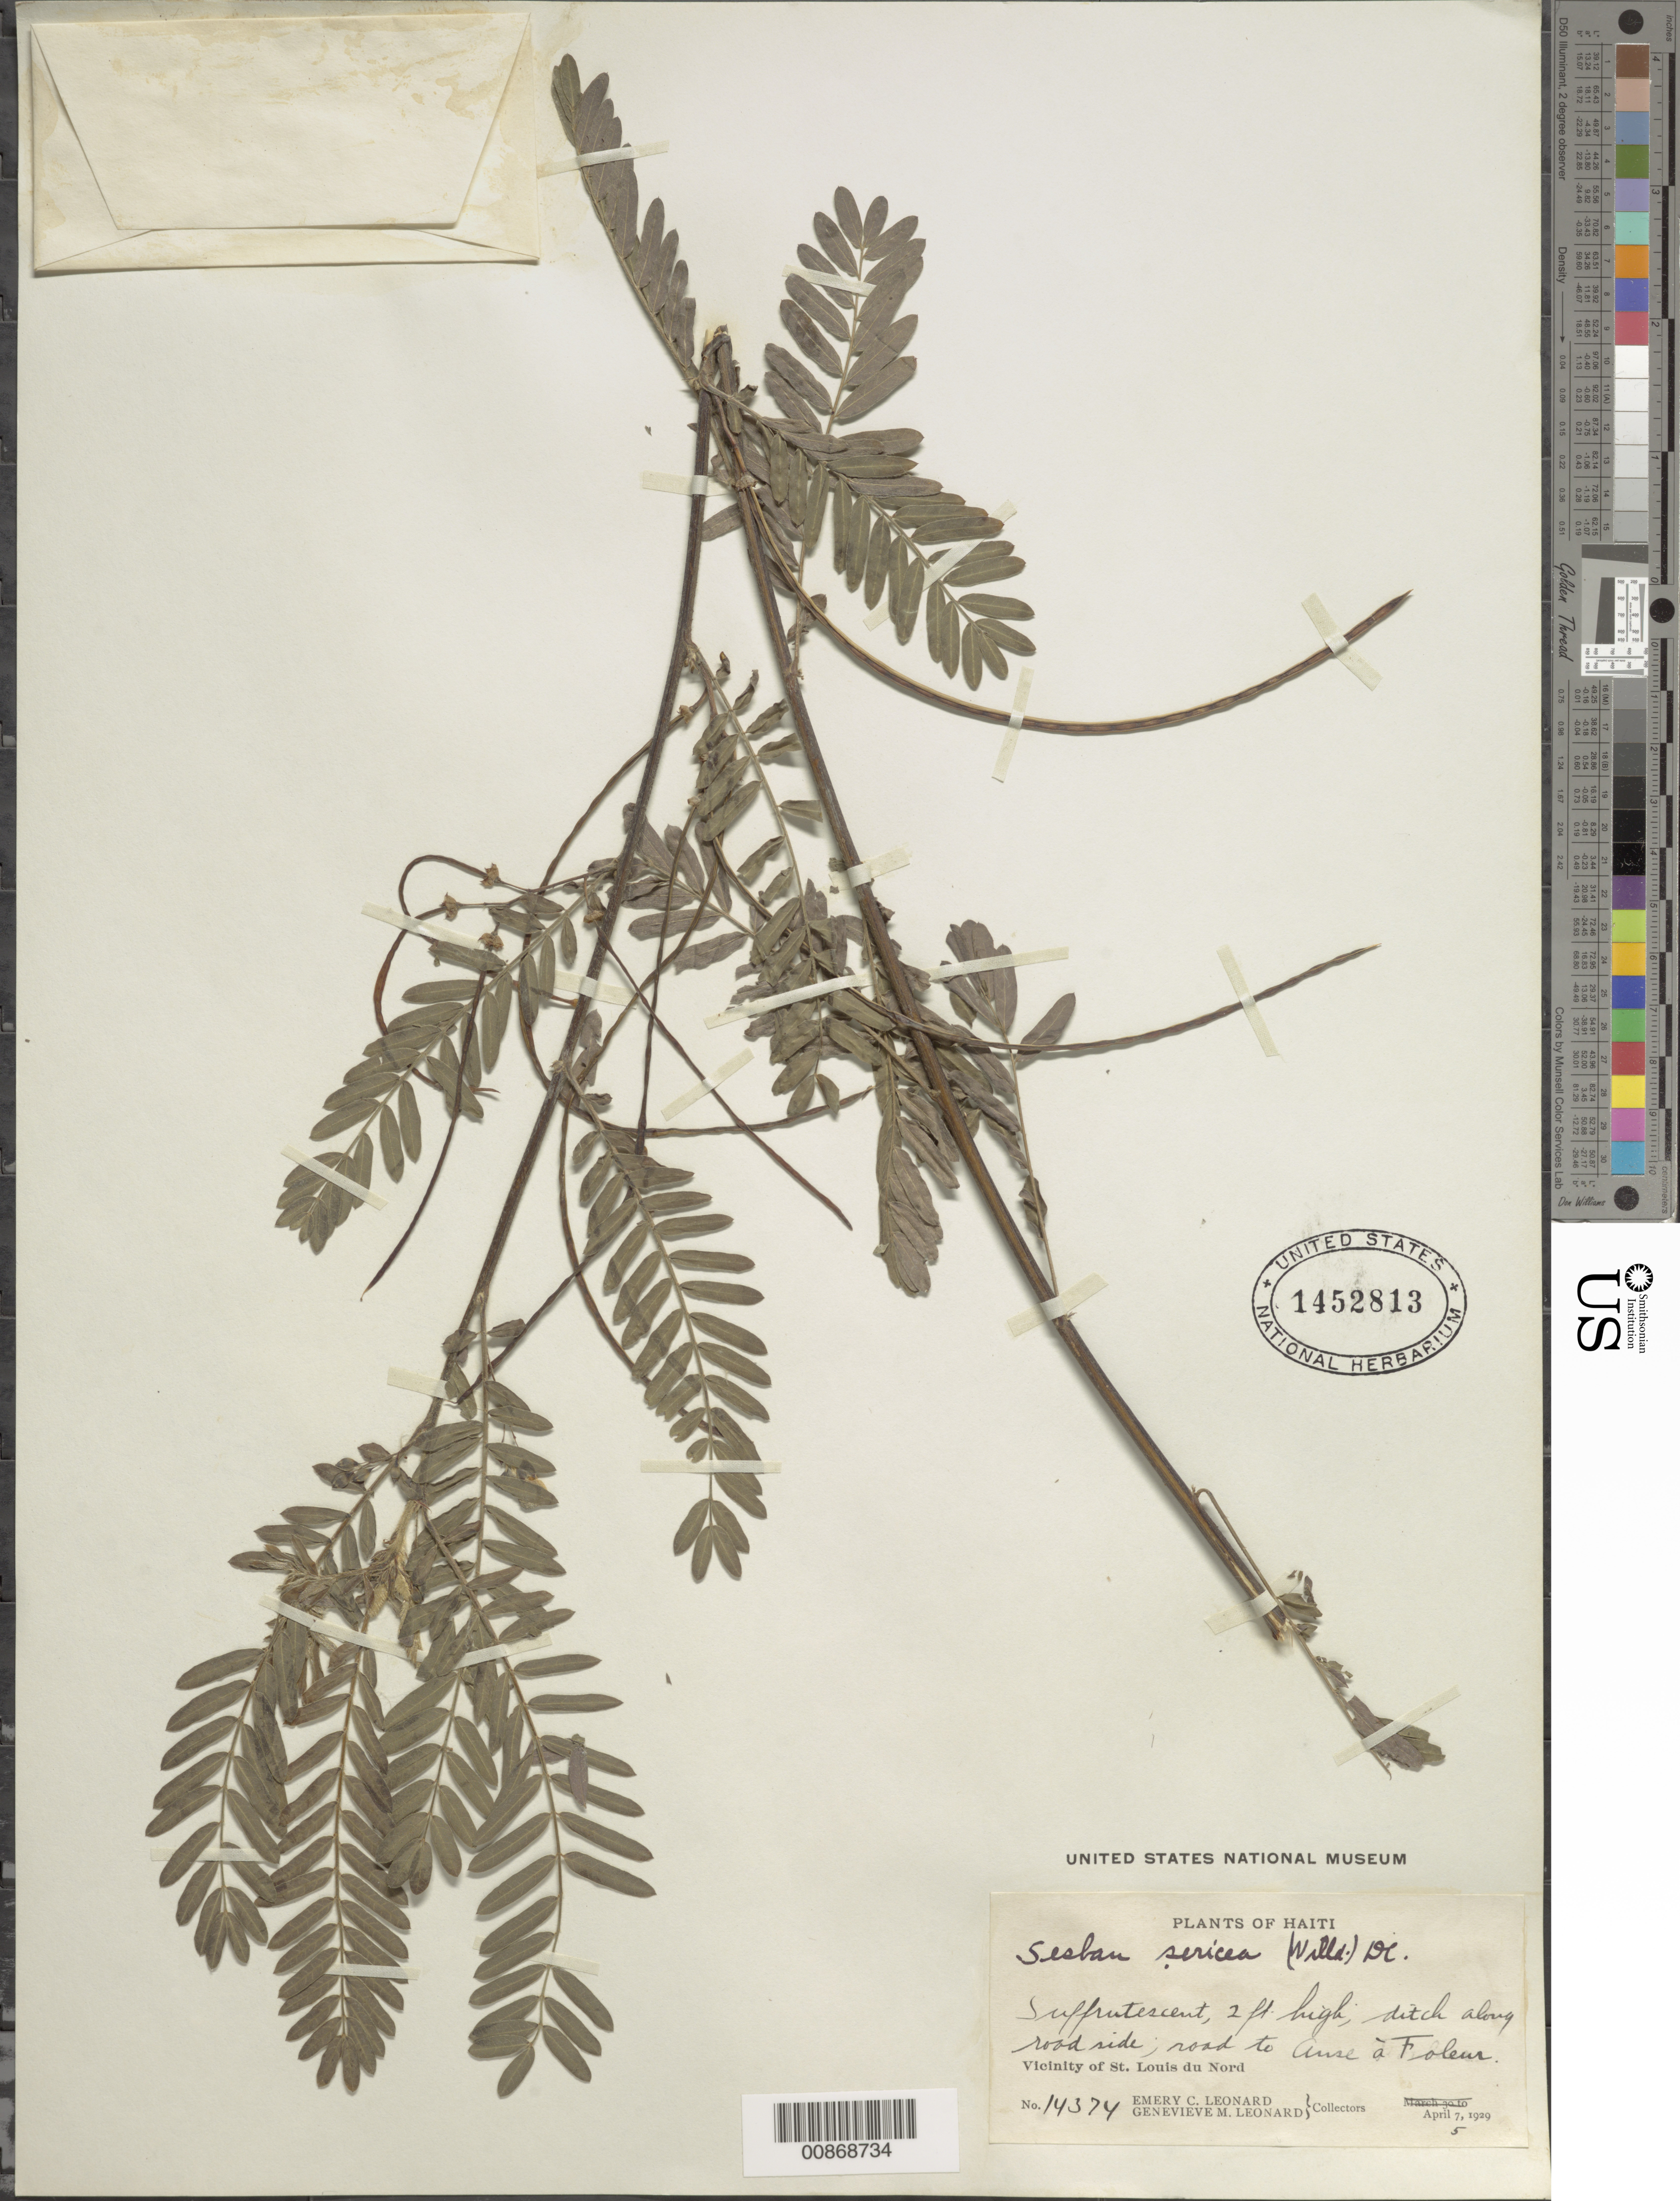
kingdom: Plantae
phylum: Tracheophyta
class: Magnoliopsida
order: Fabales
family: Fabaceae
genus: Sesbania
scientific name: Sesbania sericea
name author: (Willd.) Link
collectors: E. C. Leonard & G. M. Leonard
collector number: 14374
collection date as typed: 05 Apr 1929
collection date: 1929-04-05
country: Haiti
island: Hispaniola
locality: Vicinity of St. Louis du Nord. Road to Anse à Foleur.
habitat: Ditch along roadside.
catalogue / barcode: US 1452813